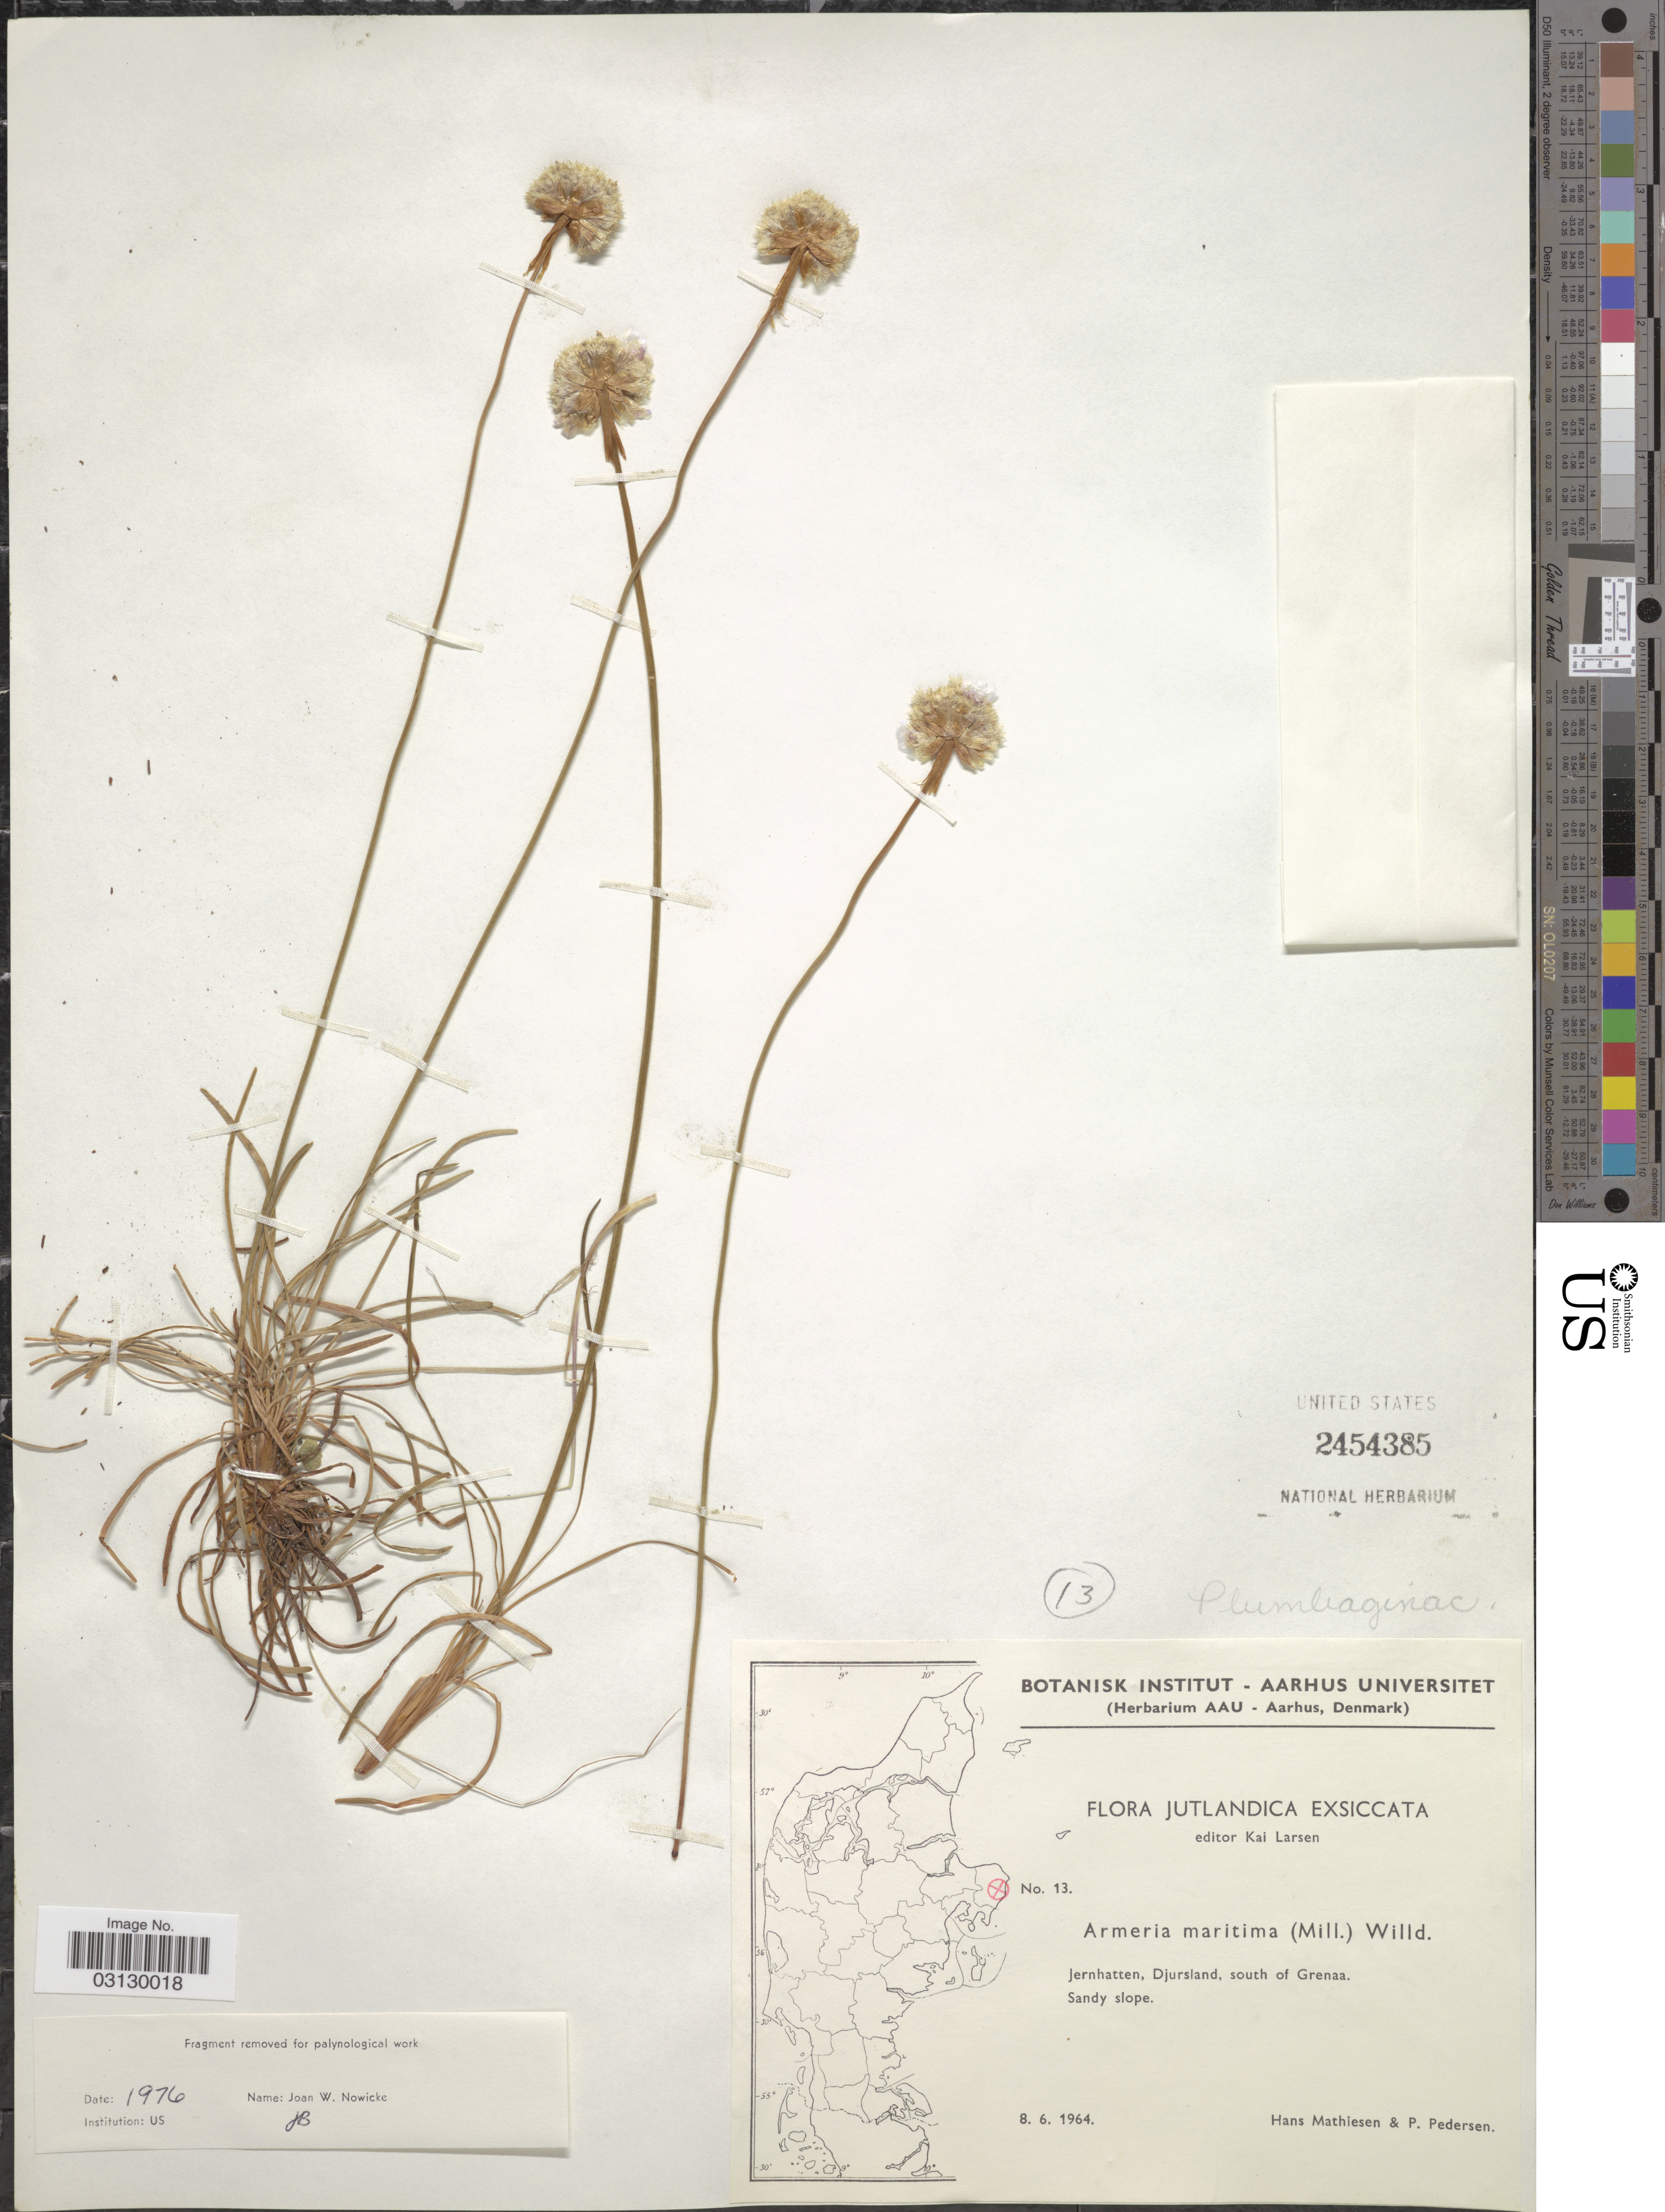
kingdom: Plantae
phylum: Tracheophyta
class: Magnoliopsida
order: Caryophyllales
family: Plumbaginaceae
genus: Armeria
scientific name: Armeria maritima subsp. maritima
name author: (Mill.) Willd.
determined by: Strong, Mark T., (BOT), Smithsonian Institution - National Museum of Natural History (UNITED STATES)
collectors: H. Mathiesen & P. Pedersen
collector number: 13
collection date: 1964-06-08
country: Denmark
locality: Jutlandica. Jernhatten, Djursland, south of Grenaa.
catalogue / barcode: US 2454385